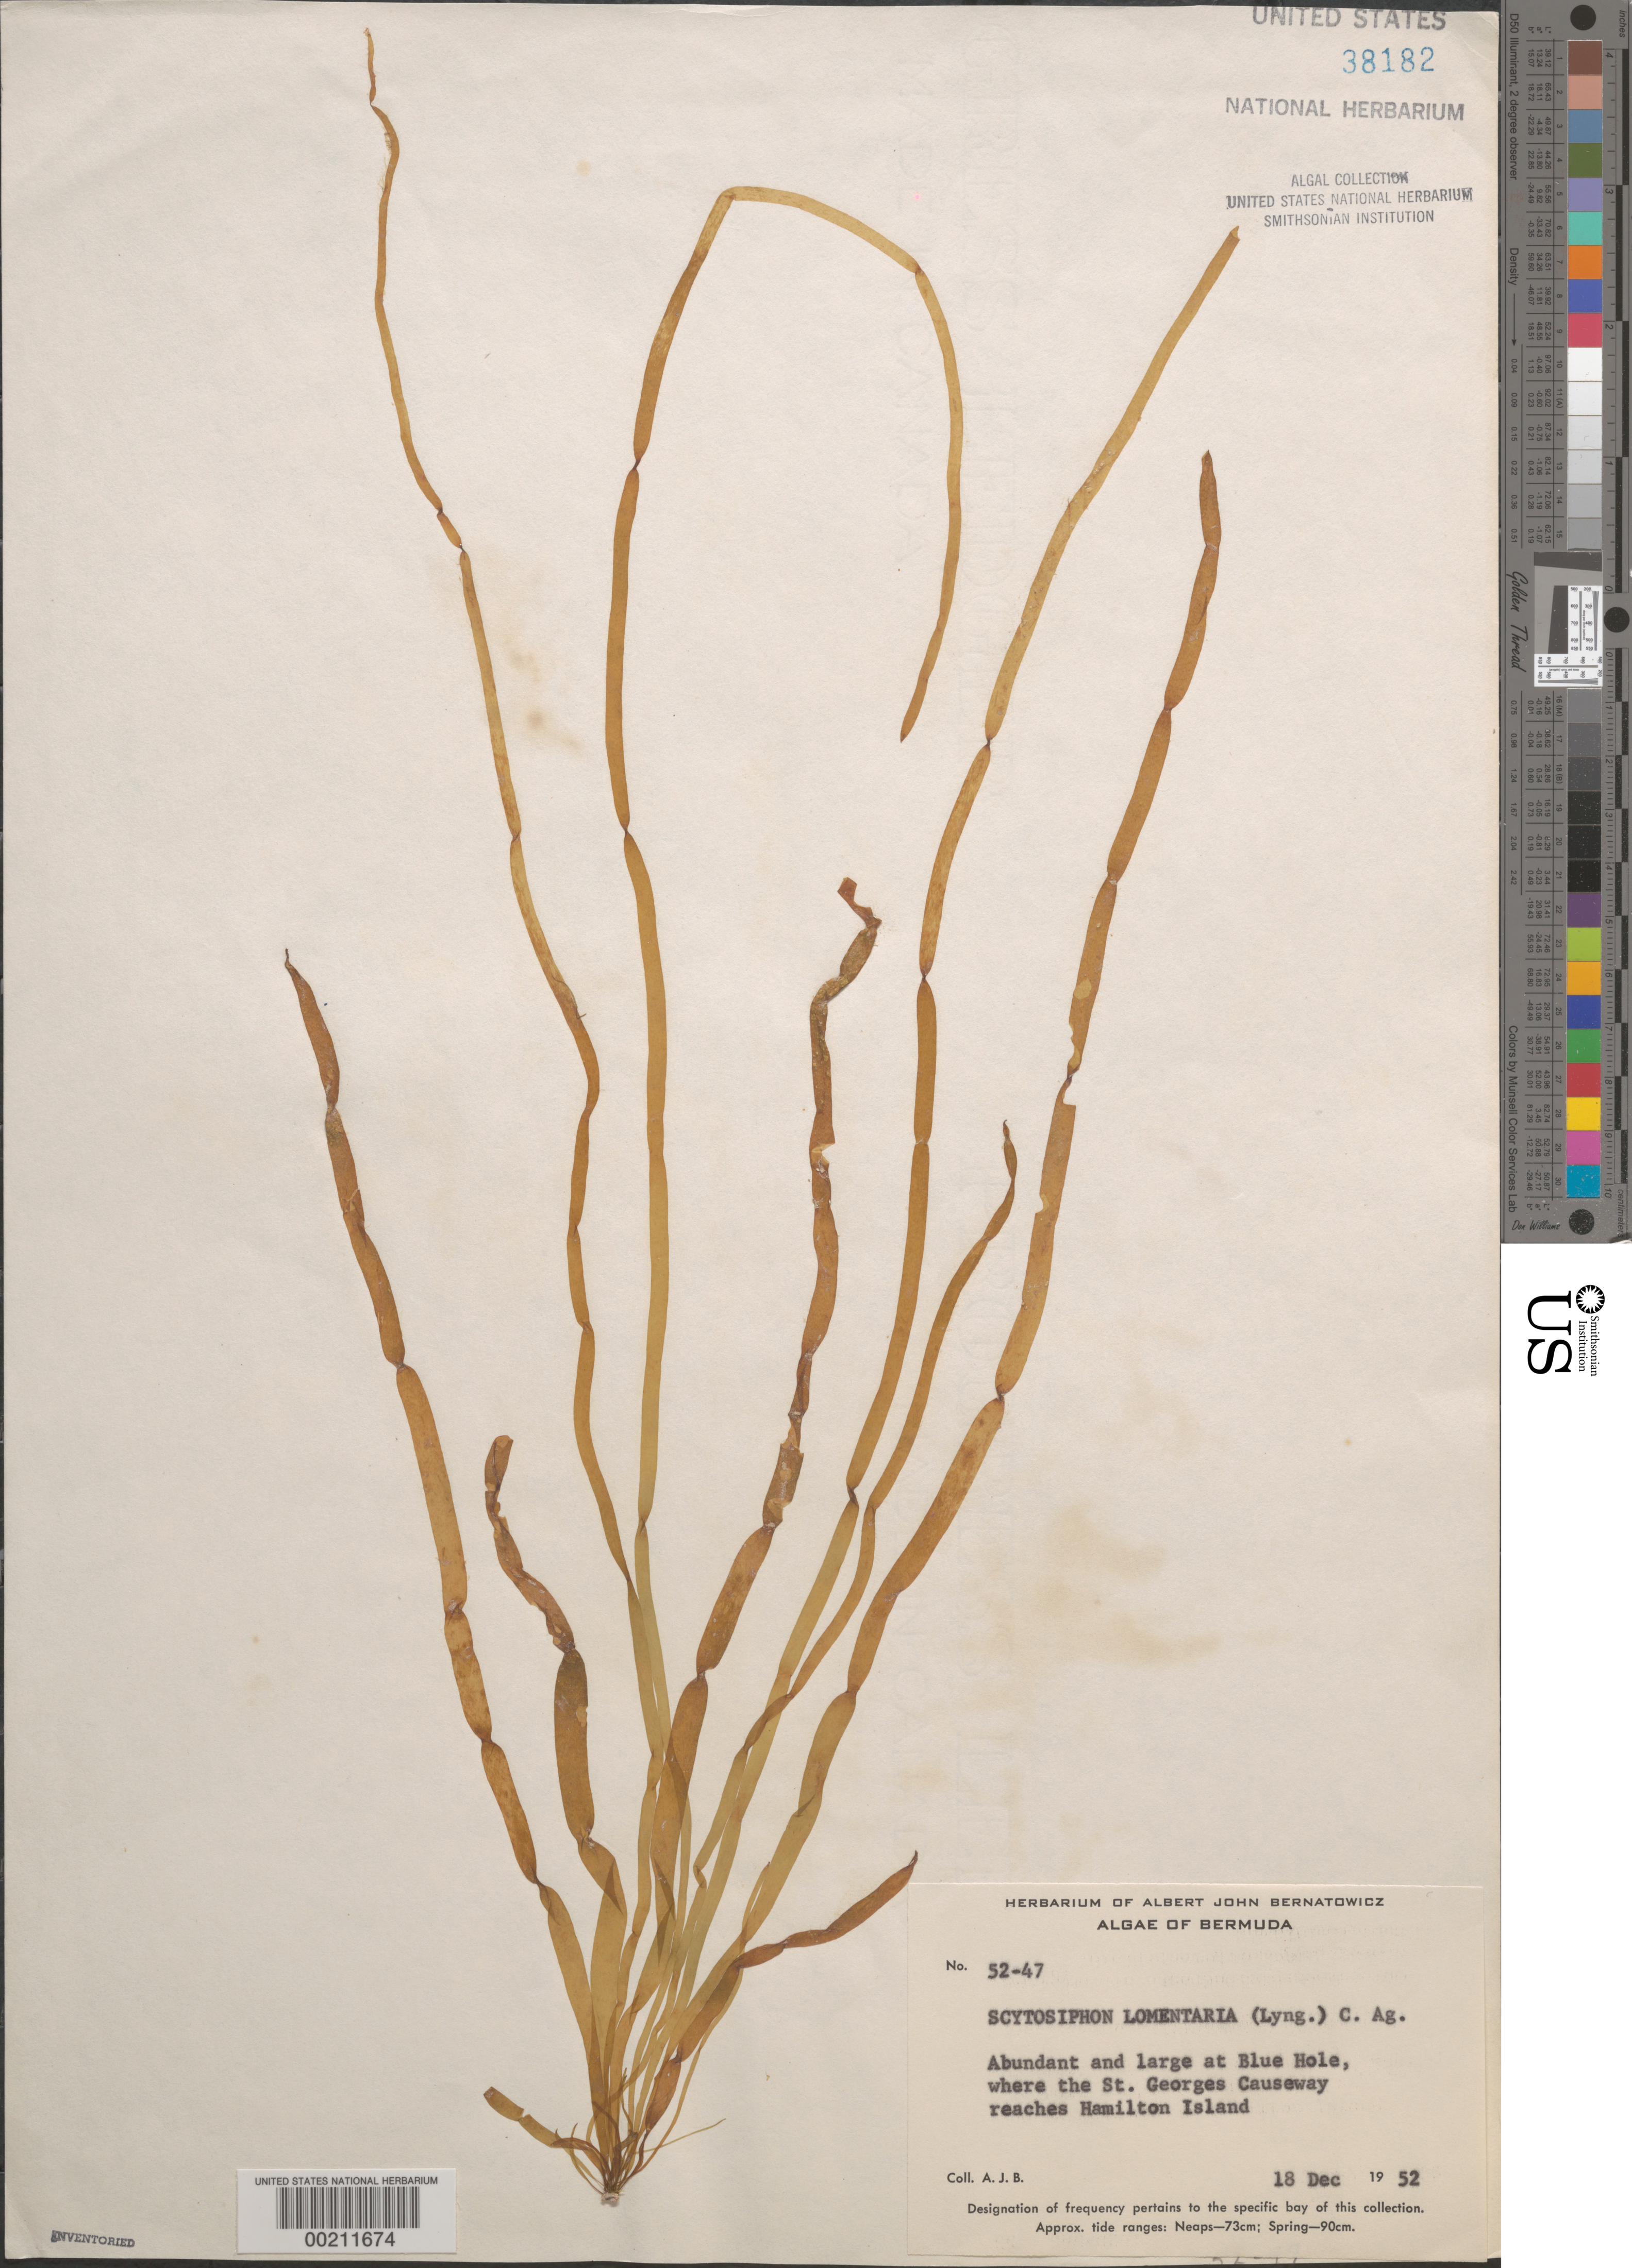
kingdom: Chromista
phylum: Ochrophyta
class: Phaeophyceae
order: Scytosiphonales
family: Scytosiphonaceae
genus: Scytosiphon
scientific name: Scytosiphon lomentaria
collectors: A. Bernatowicz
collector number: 52-47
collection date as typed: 18 Dec 1952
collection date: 1952-12-18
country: Bermuda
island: Bermuda Island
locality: Blue Hole, St. George's Causeway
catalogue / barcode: US 38182